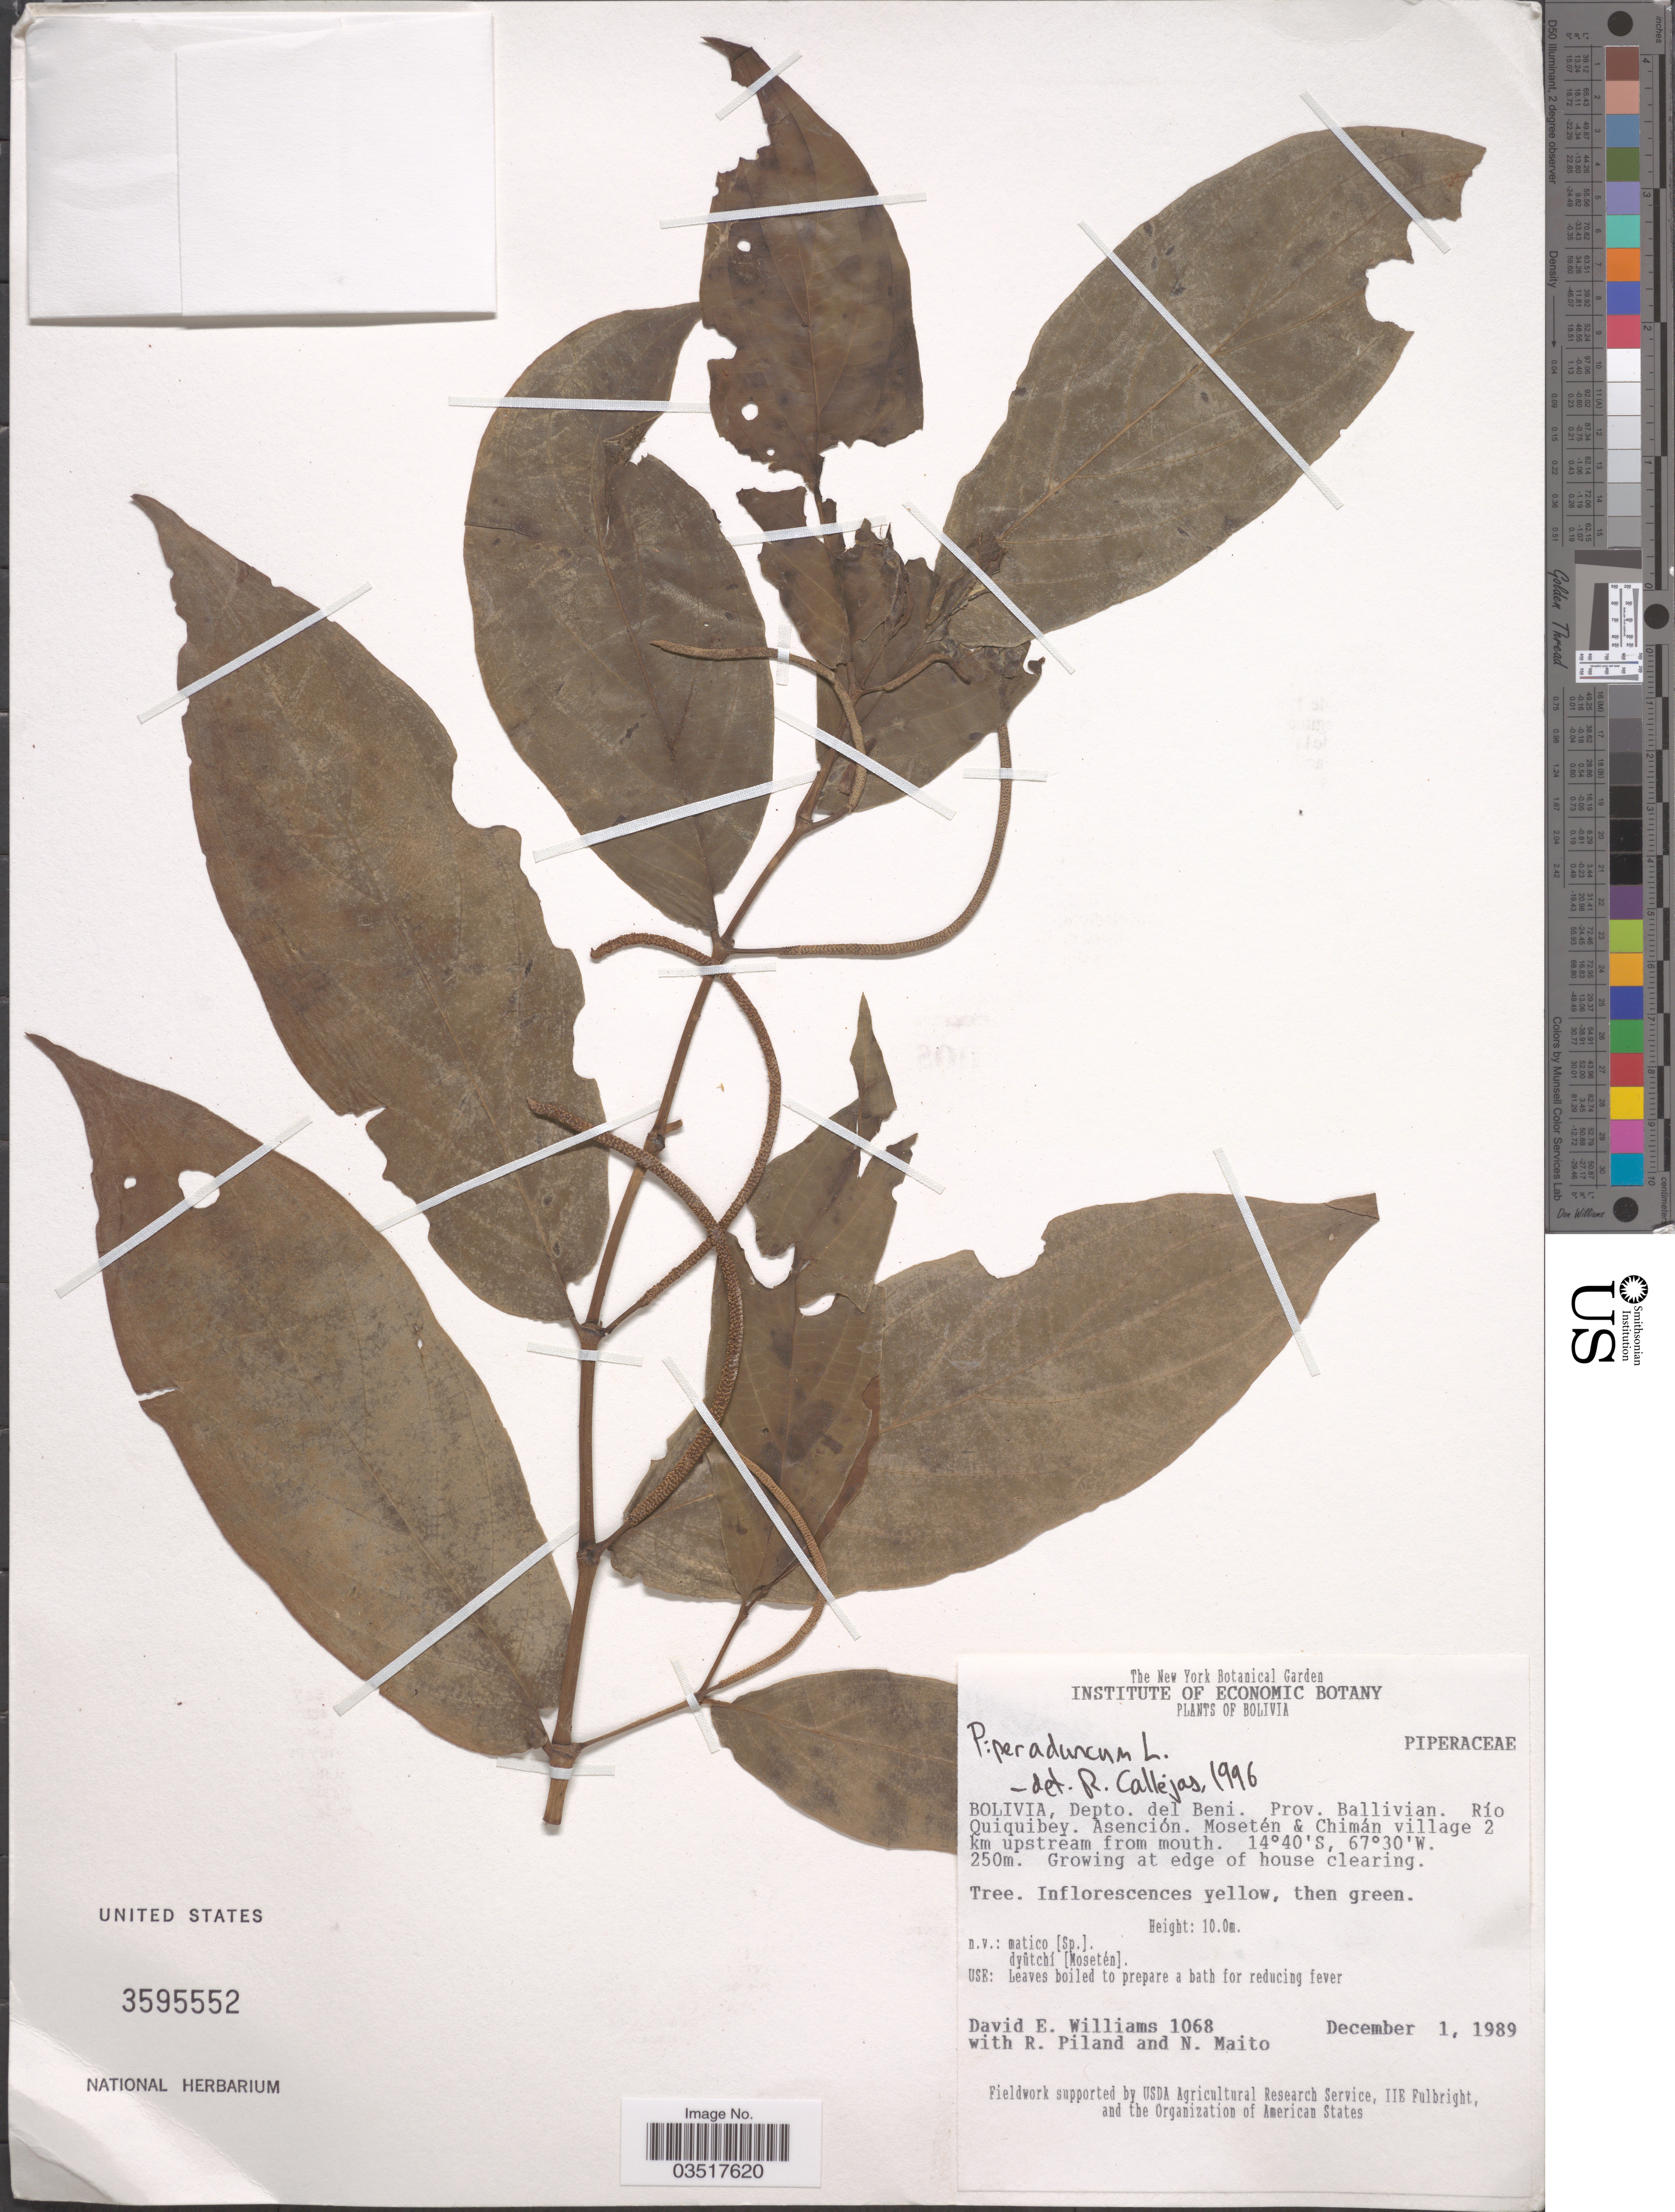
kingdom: Plantae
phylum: Tracheophyta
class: Magnoliopsida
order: Piperales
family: Piperaceae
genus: Piper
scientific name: Piper aduncum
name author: L.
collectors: D. E. Williams, R. Piland & N. Maito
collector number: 1068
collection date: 1989-12-01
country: Bolivia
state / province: Beni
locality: Depto. del Beni. Prov. Ballivian. Río Quiquibey. Asención. Mosetén & Chimán village 2 km upstream from mouth.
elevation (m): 250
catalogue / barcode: US 3595552